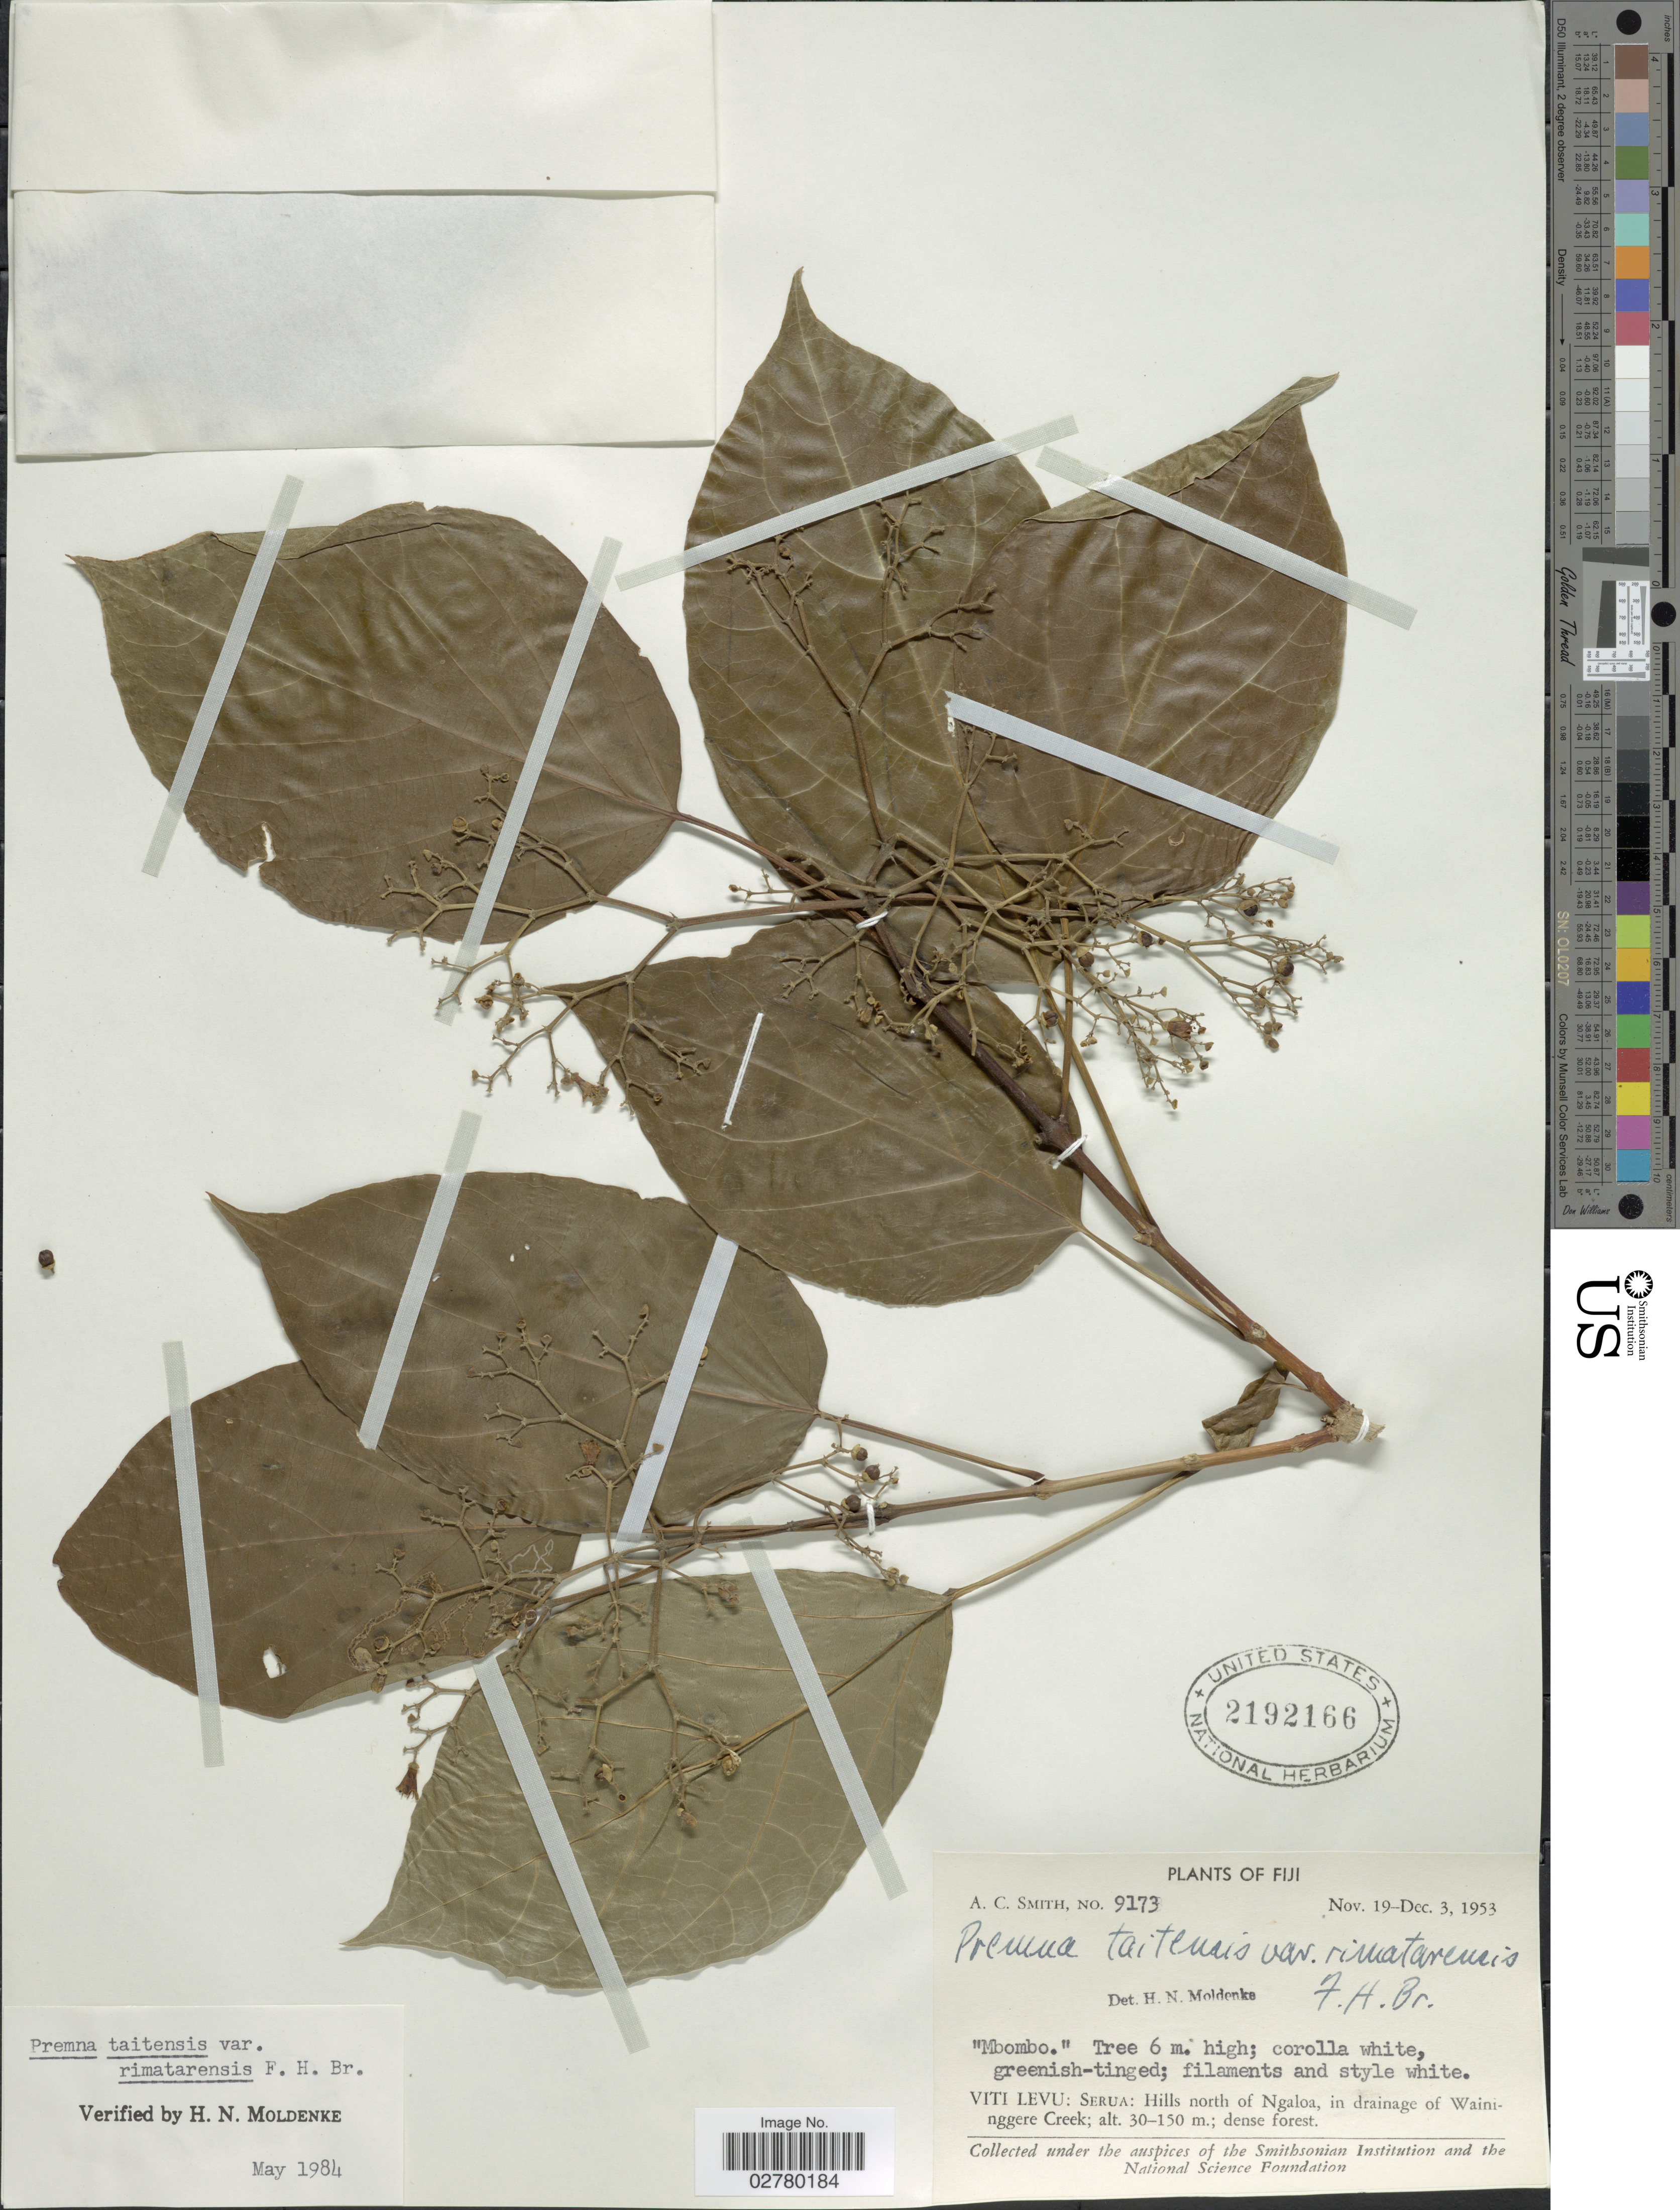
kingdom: Plantae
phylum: Tracheophyta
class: Magnoliopsida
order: Lamiales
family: Lamiaceae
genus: Premna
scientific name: Premna taitensis var. rimatarensis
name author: F. Br.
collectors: A. C. Smith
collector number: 9173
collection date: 1953-11-19/1953-12-03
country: Fiji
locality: Viti Levu: Serua: Hills north of Ngaloa, in drainage of Waininggere Creek.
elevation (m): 30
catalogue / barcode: US 2192166